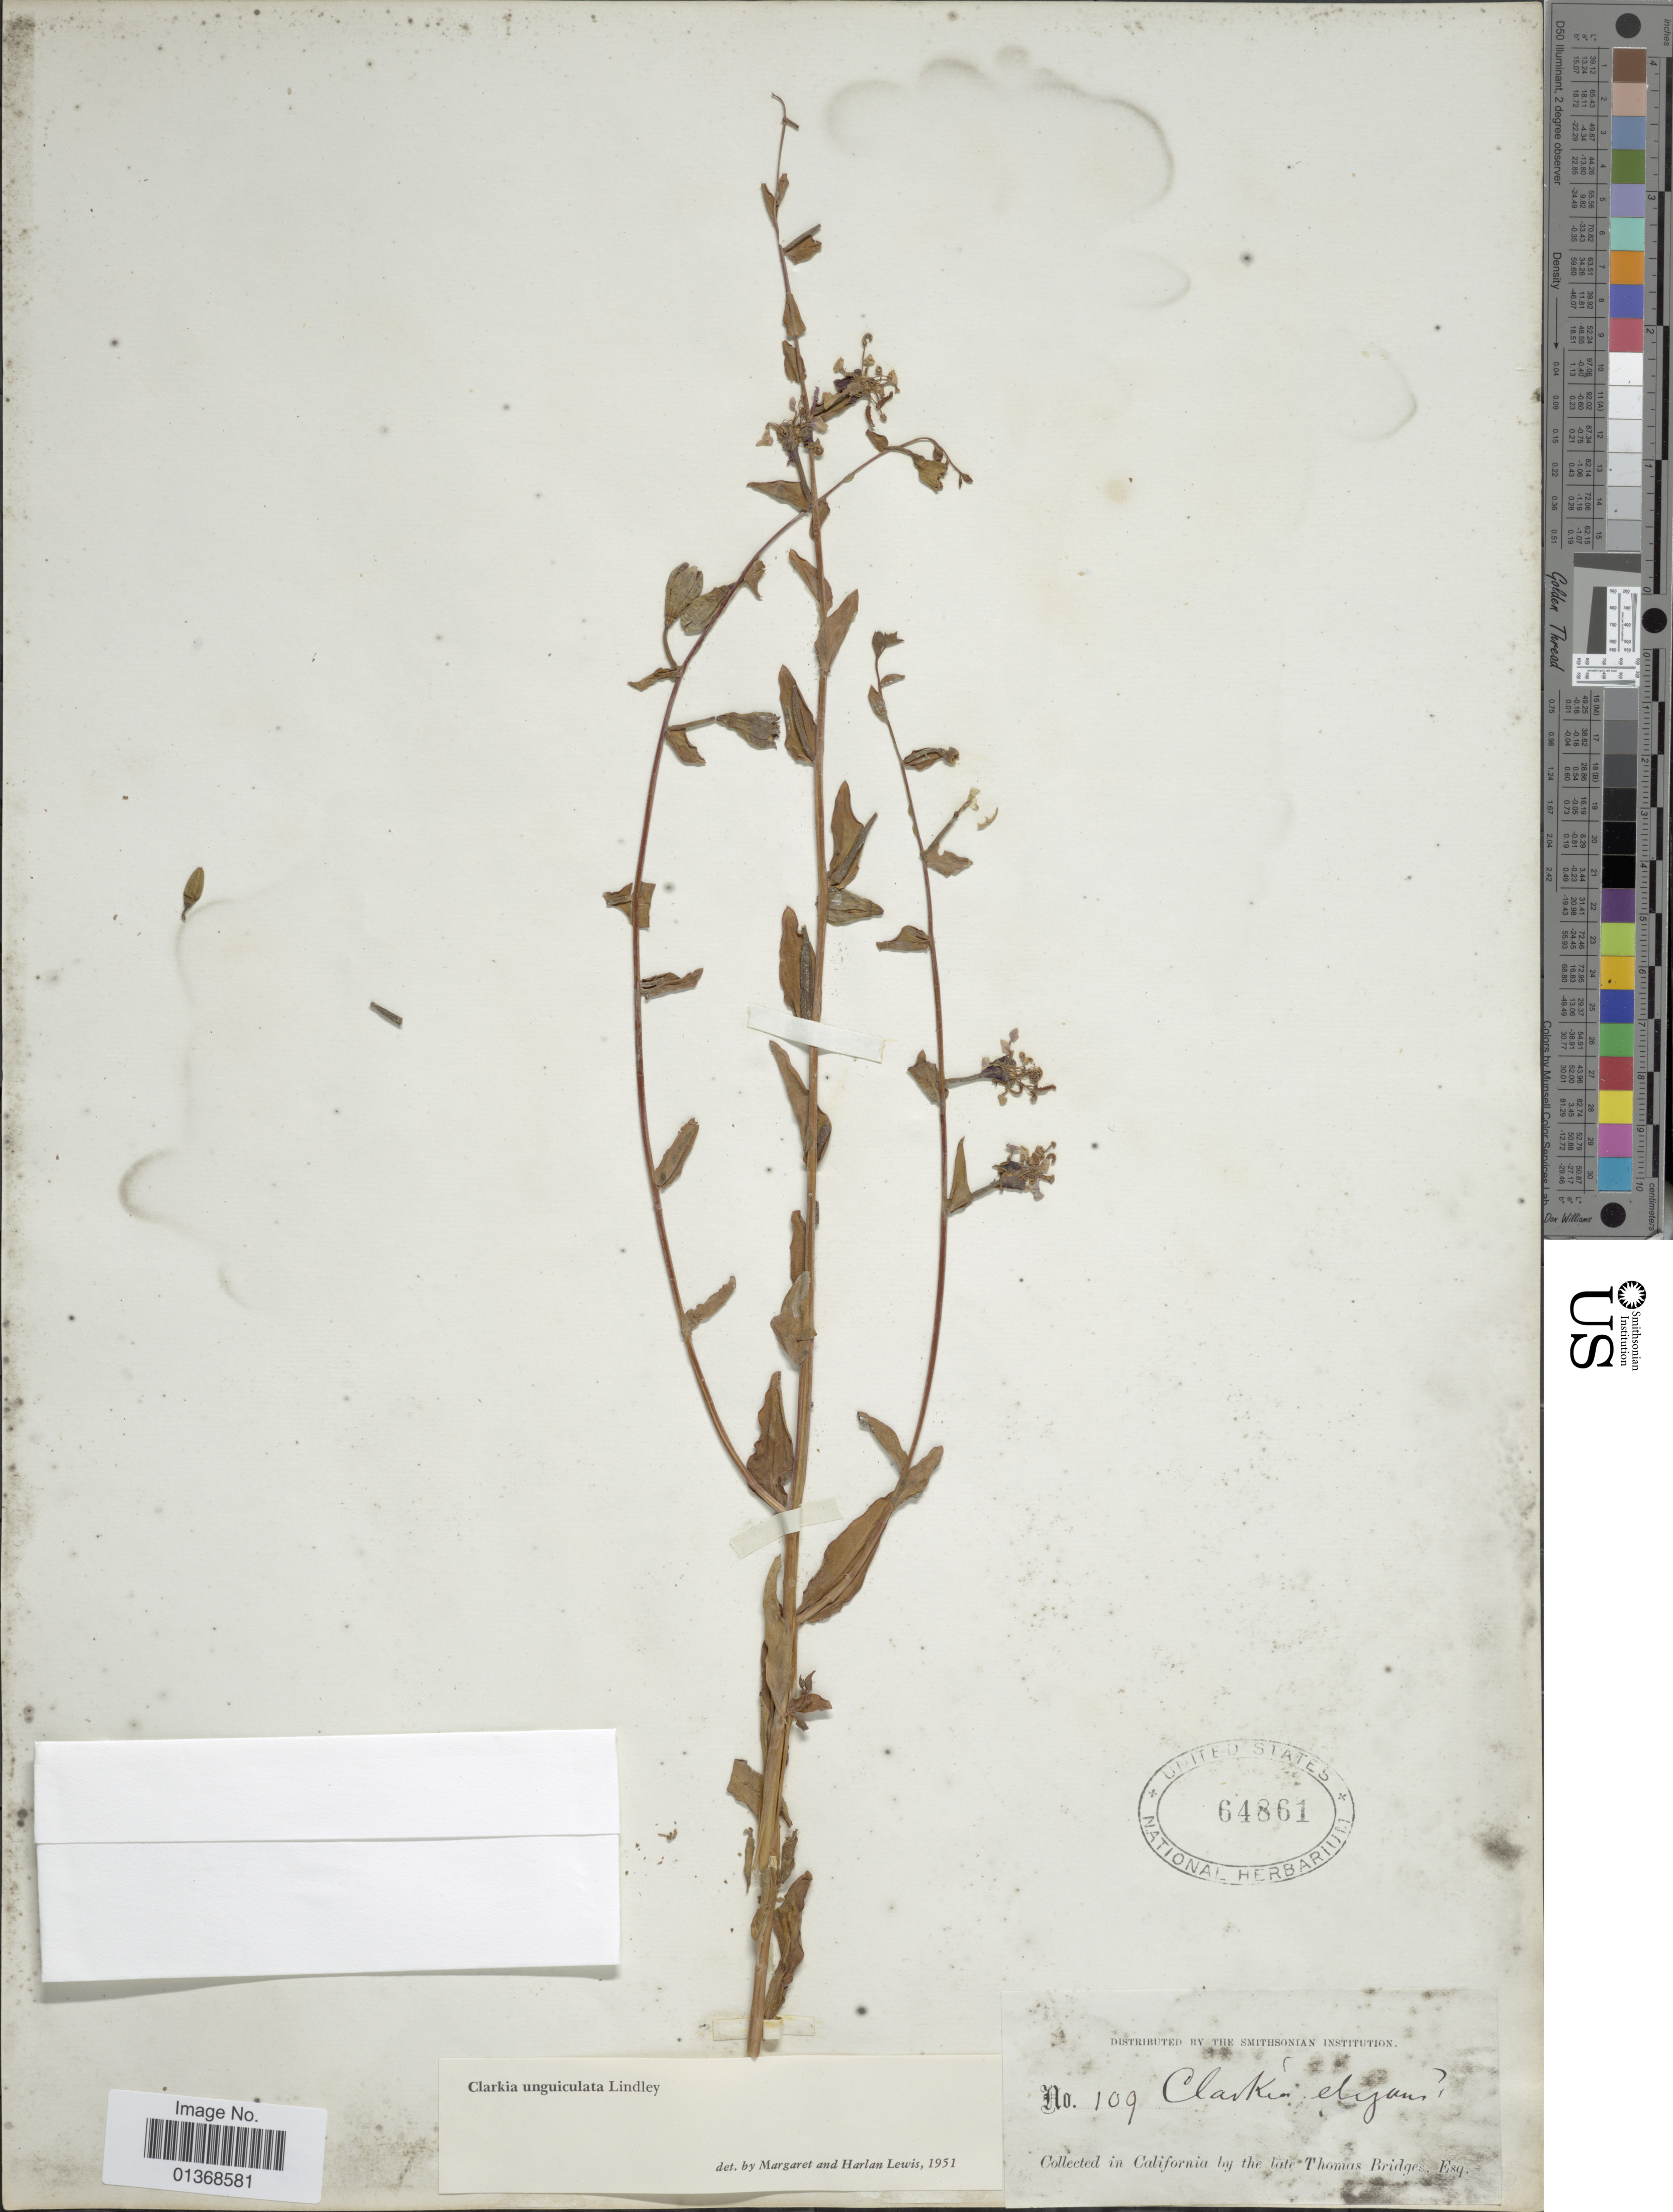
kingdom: Plantae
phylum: Tracheophyta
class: Magnoliopsida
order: Myrtales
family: Onagraceae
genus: Clarkia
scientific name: Clarkia unguiculata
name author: Lindl.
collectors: T. Bridges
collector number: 109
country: United States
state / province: California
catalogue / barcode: US 64861